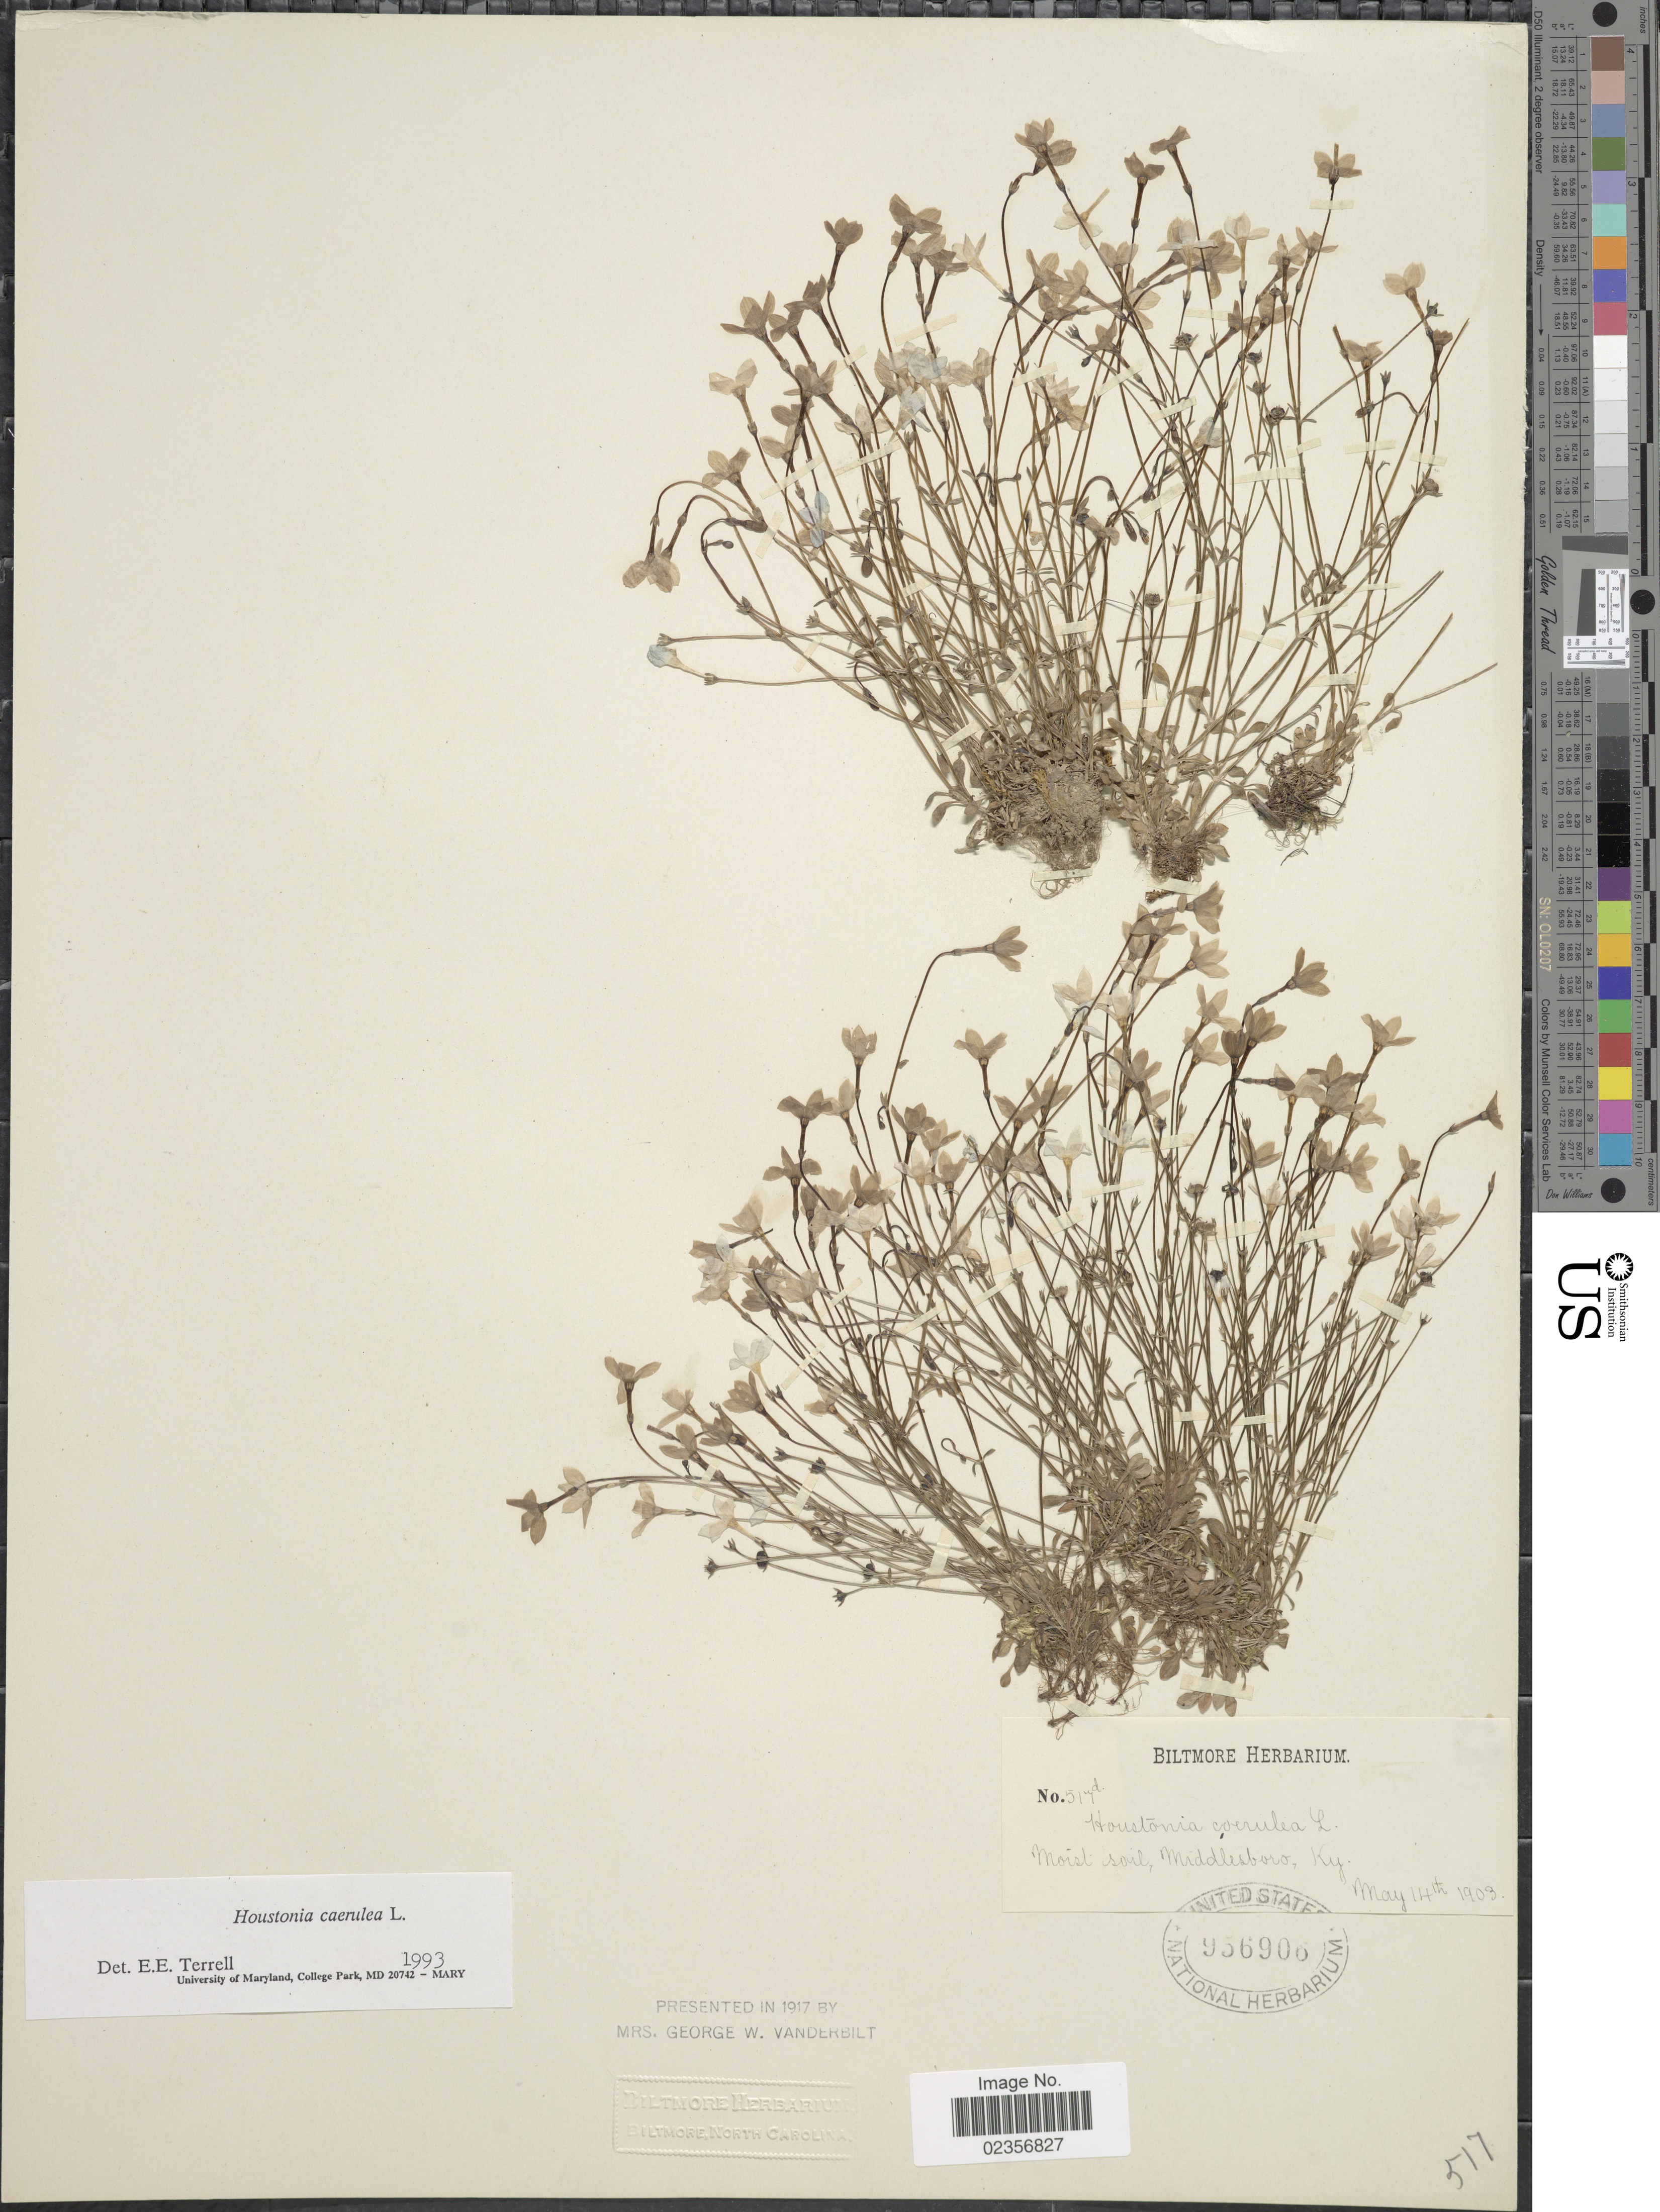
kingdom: Plantae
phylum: Tracheophyta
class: Magnoliopsida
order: Gentianales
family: Rubiaceae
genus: Houstonia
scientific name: Houstonia caerulea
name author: L.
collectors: ex herb. Biltmore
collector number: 517d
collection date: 1903-05-14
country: United States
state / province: Kentucky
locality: Middlesboro